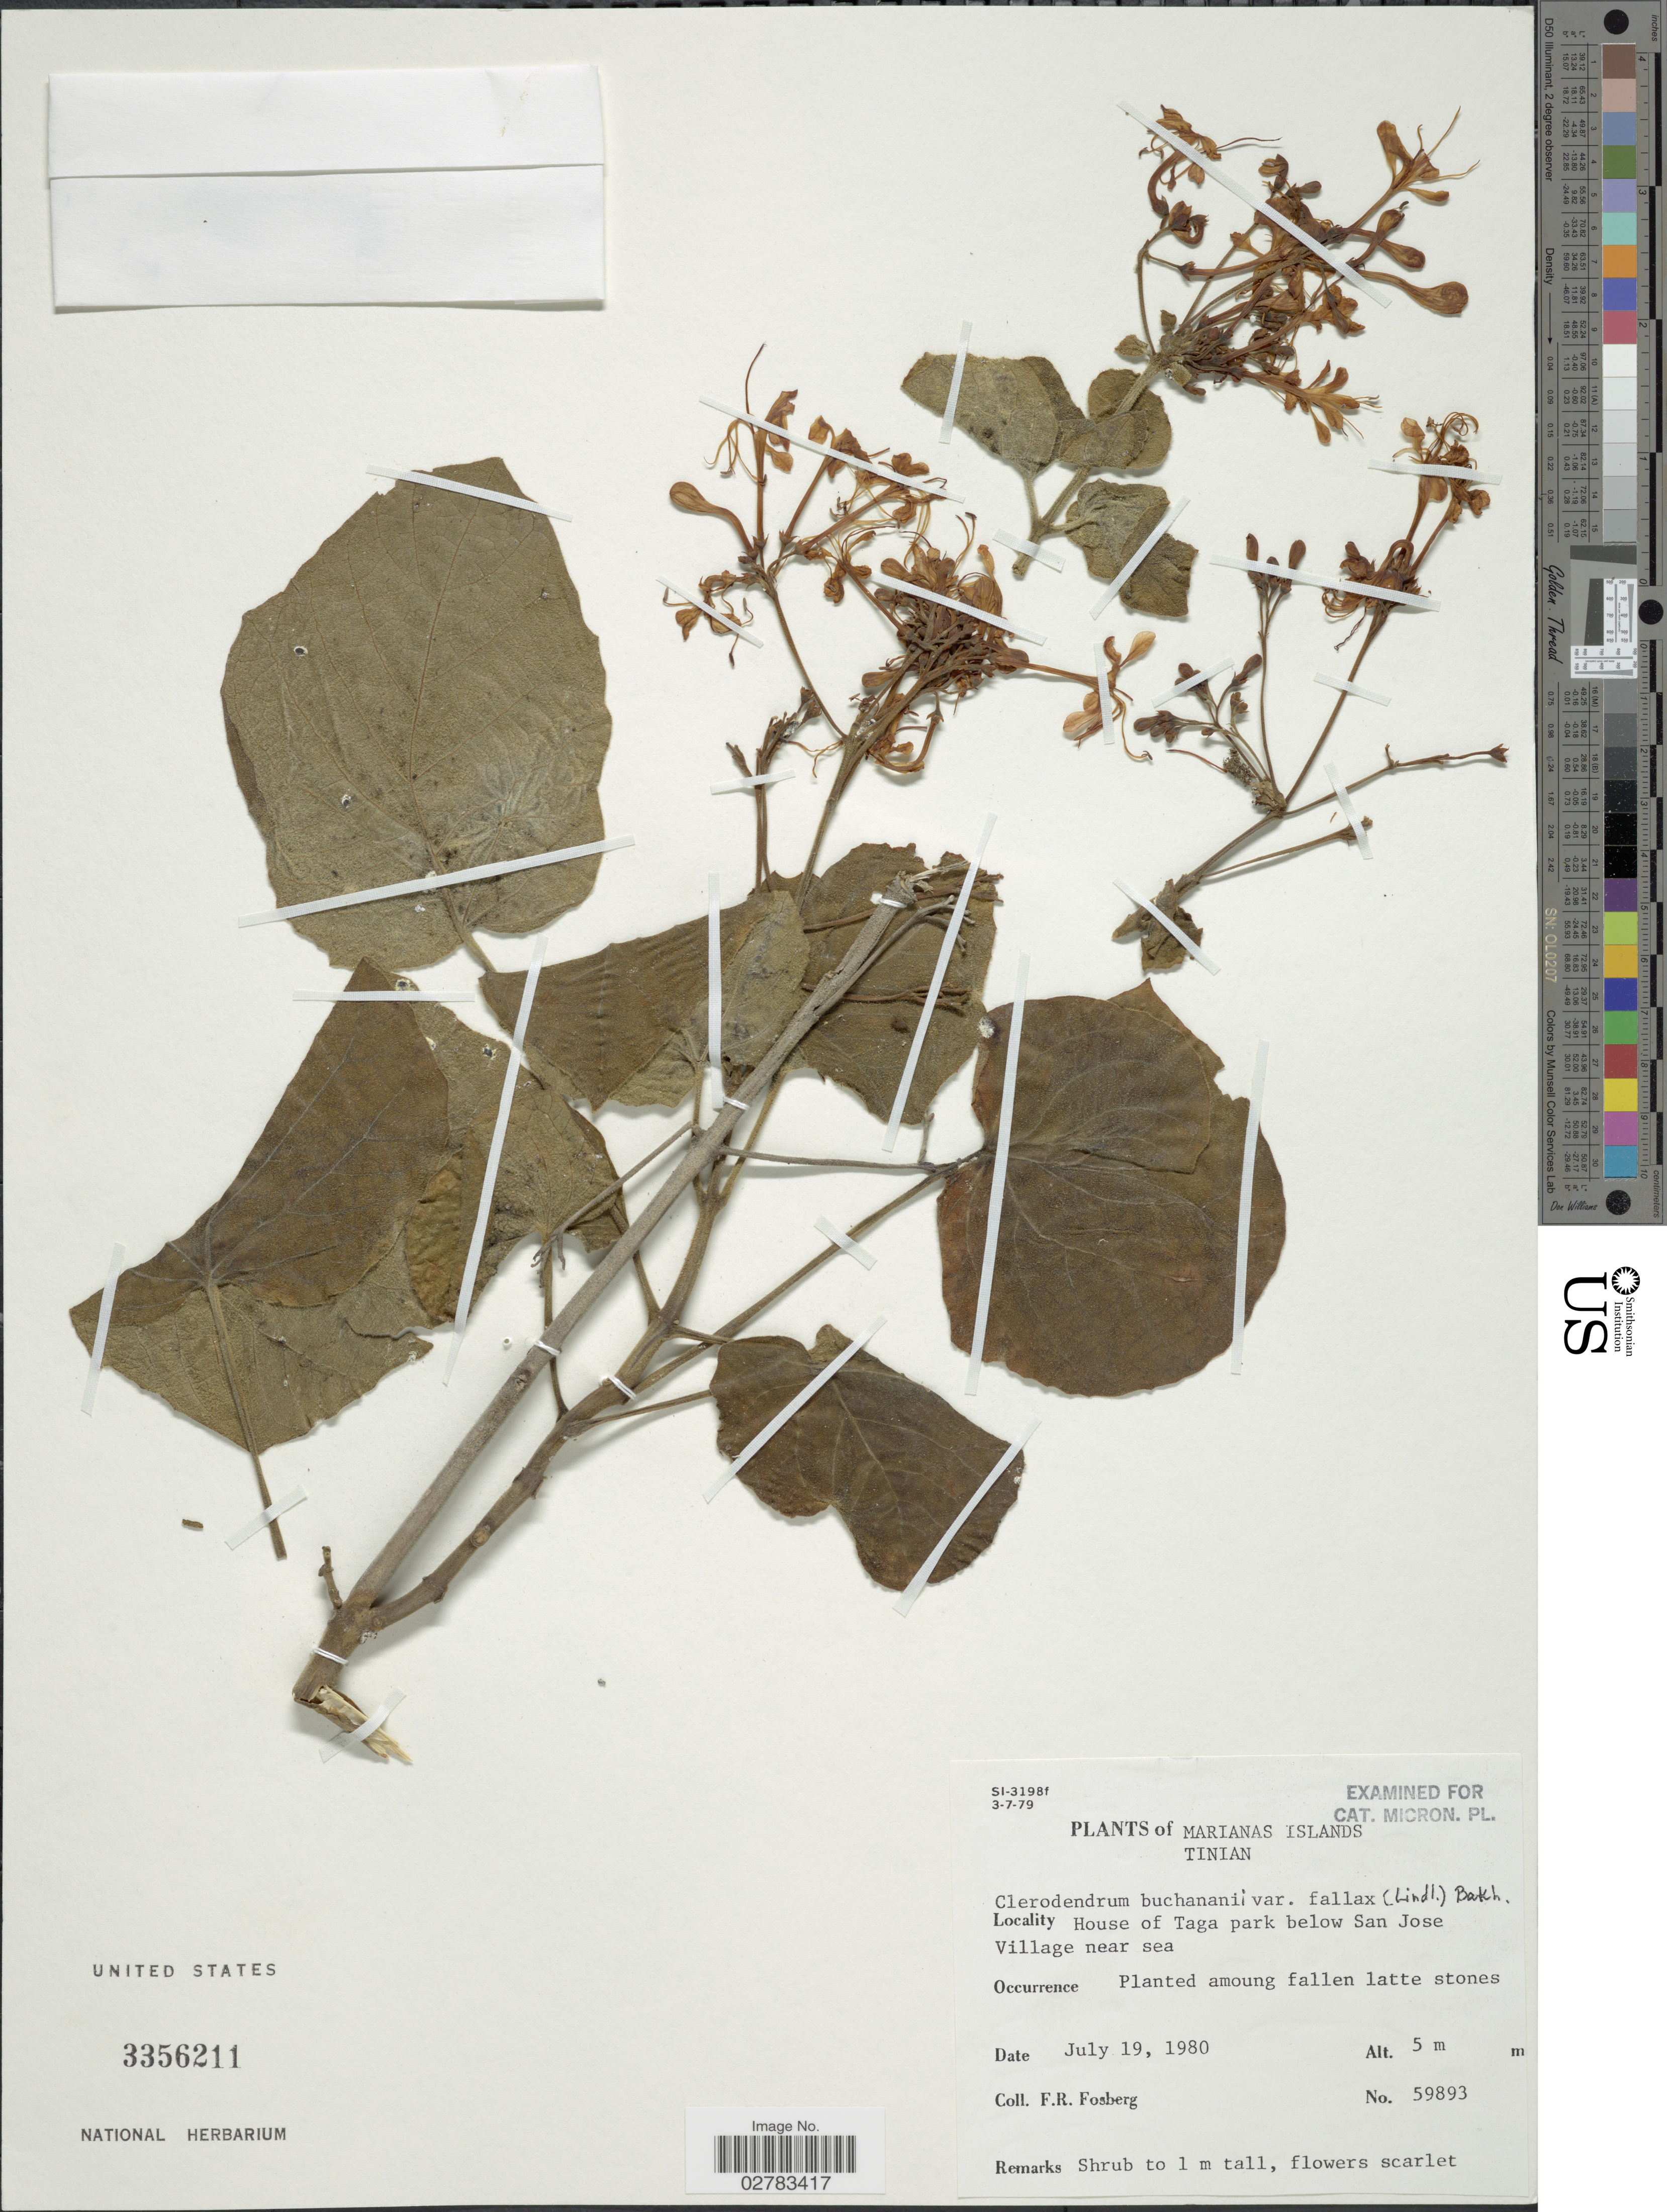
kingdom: Plantae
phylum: Tracheophyta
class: Magnoliopsida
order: Lamiales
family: Lamiaceae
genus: Clerodendrum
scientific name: Clerodendrum speciosissimum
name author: Drapiez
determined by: Wagner, W. L., (BOT), Smithsonian Institution - National Museum of Natural History (UNITED STATES)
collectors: F. R. Fosberg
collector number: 59893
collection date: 1980-07-19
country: Northern Mariana Islands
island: Tinian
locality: Tinian, House of Taga park below San Jose, Village near sea.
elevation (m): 5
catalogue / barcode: US 3356211